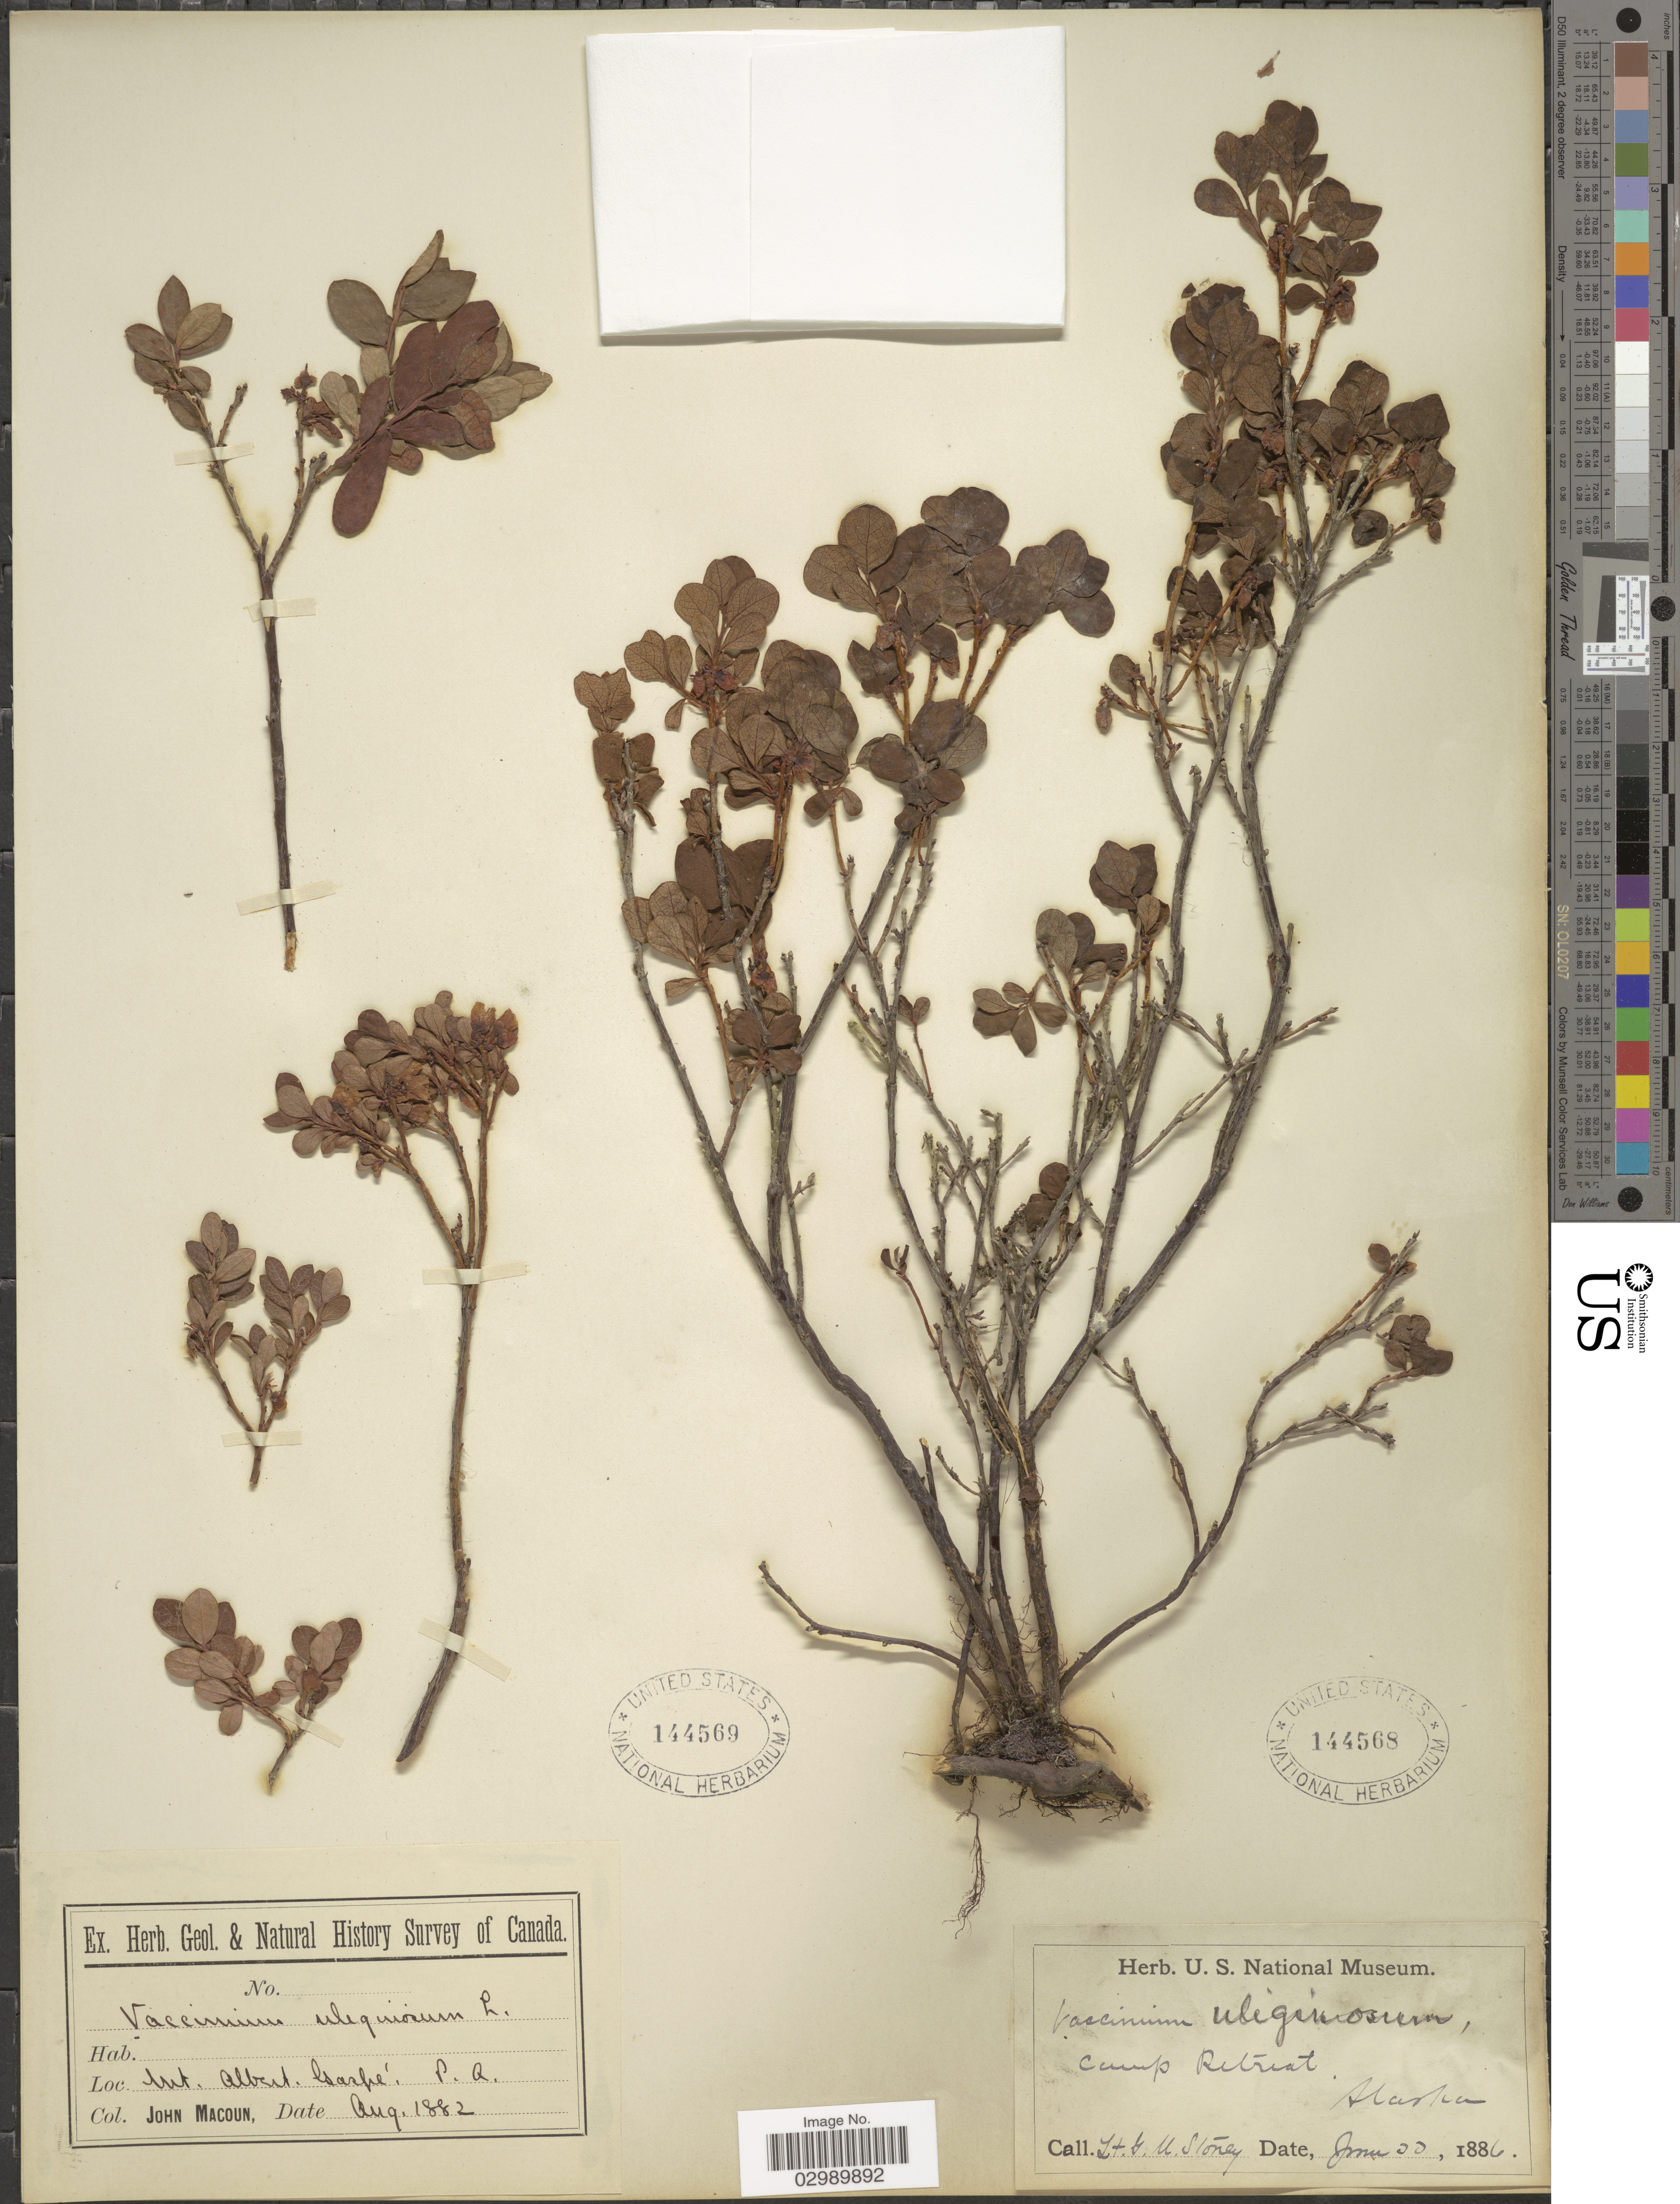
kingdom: Plantae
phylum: Tracheophyta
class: Magnoliopsida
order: Ericales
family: Ericaceae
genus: Vaccinium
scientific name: Vaccinium uliginosum var. alpinum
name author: Bigelow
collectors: J. Macoun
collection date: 1882-08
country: Canada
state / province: Quebec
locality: Mt. Albert, Gaspe, P.Q.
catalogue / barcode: US 144569